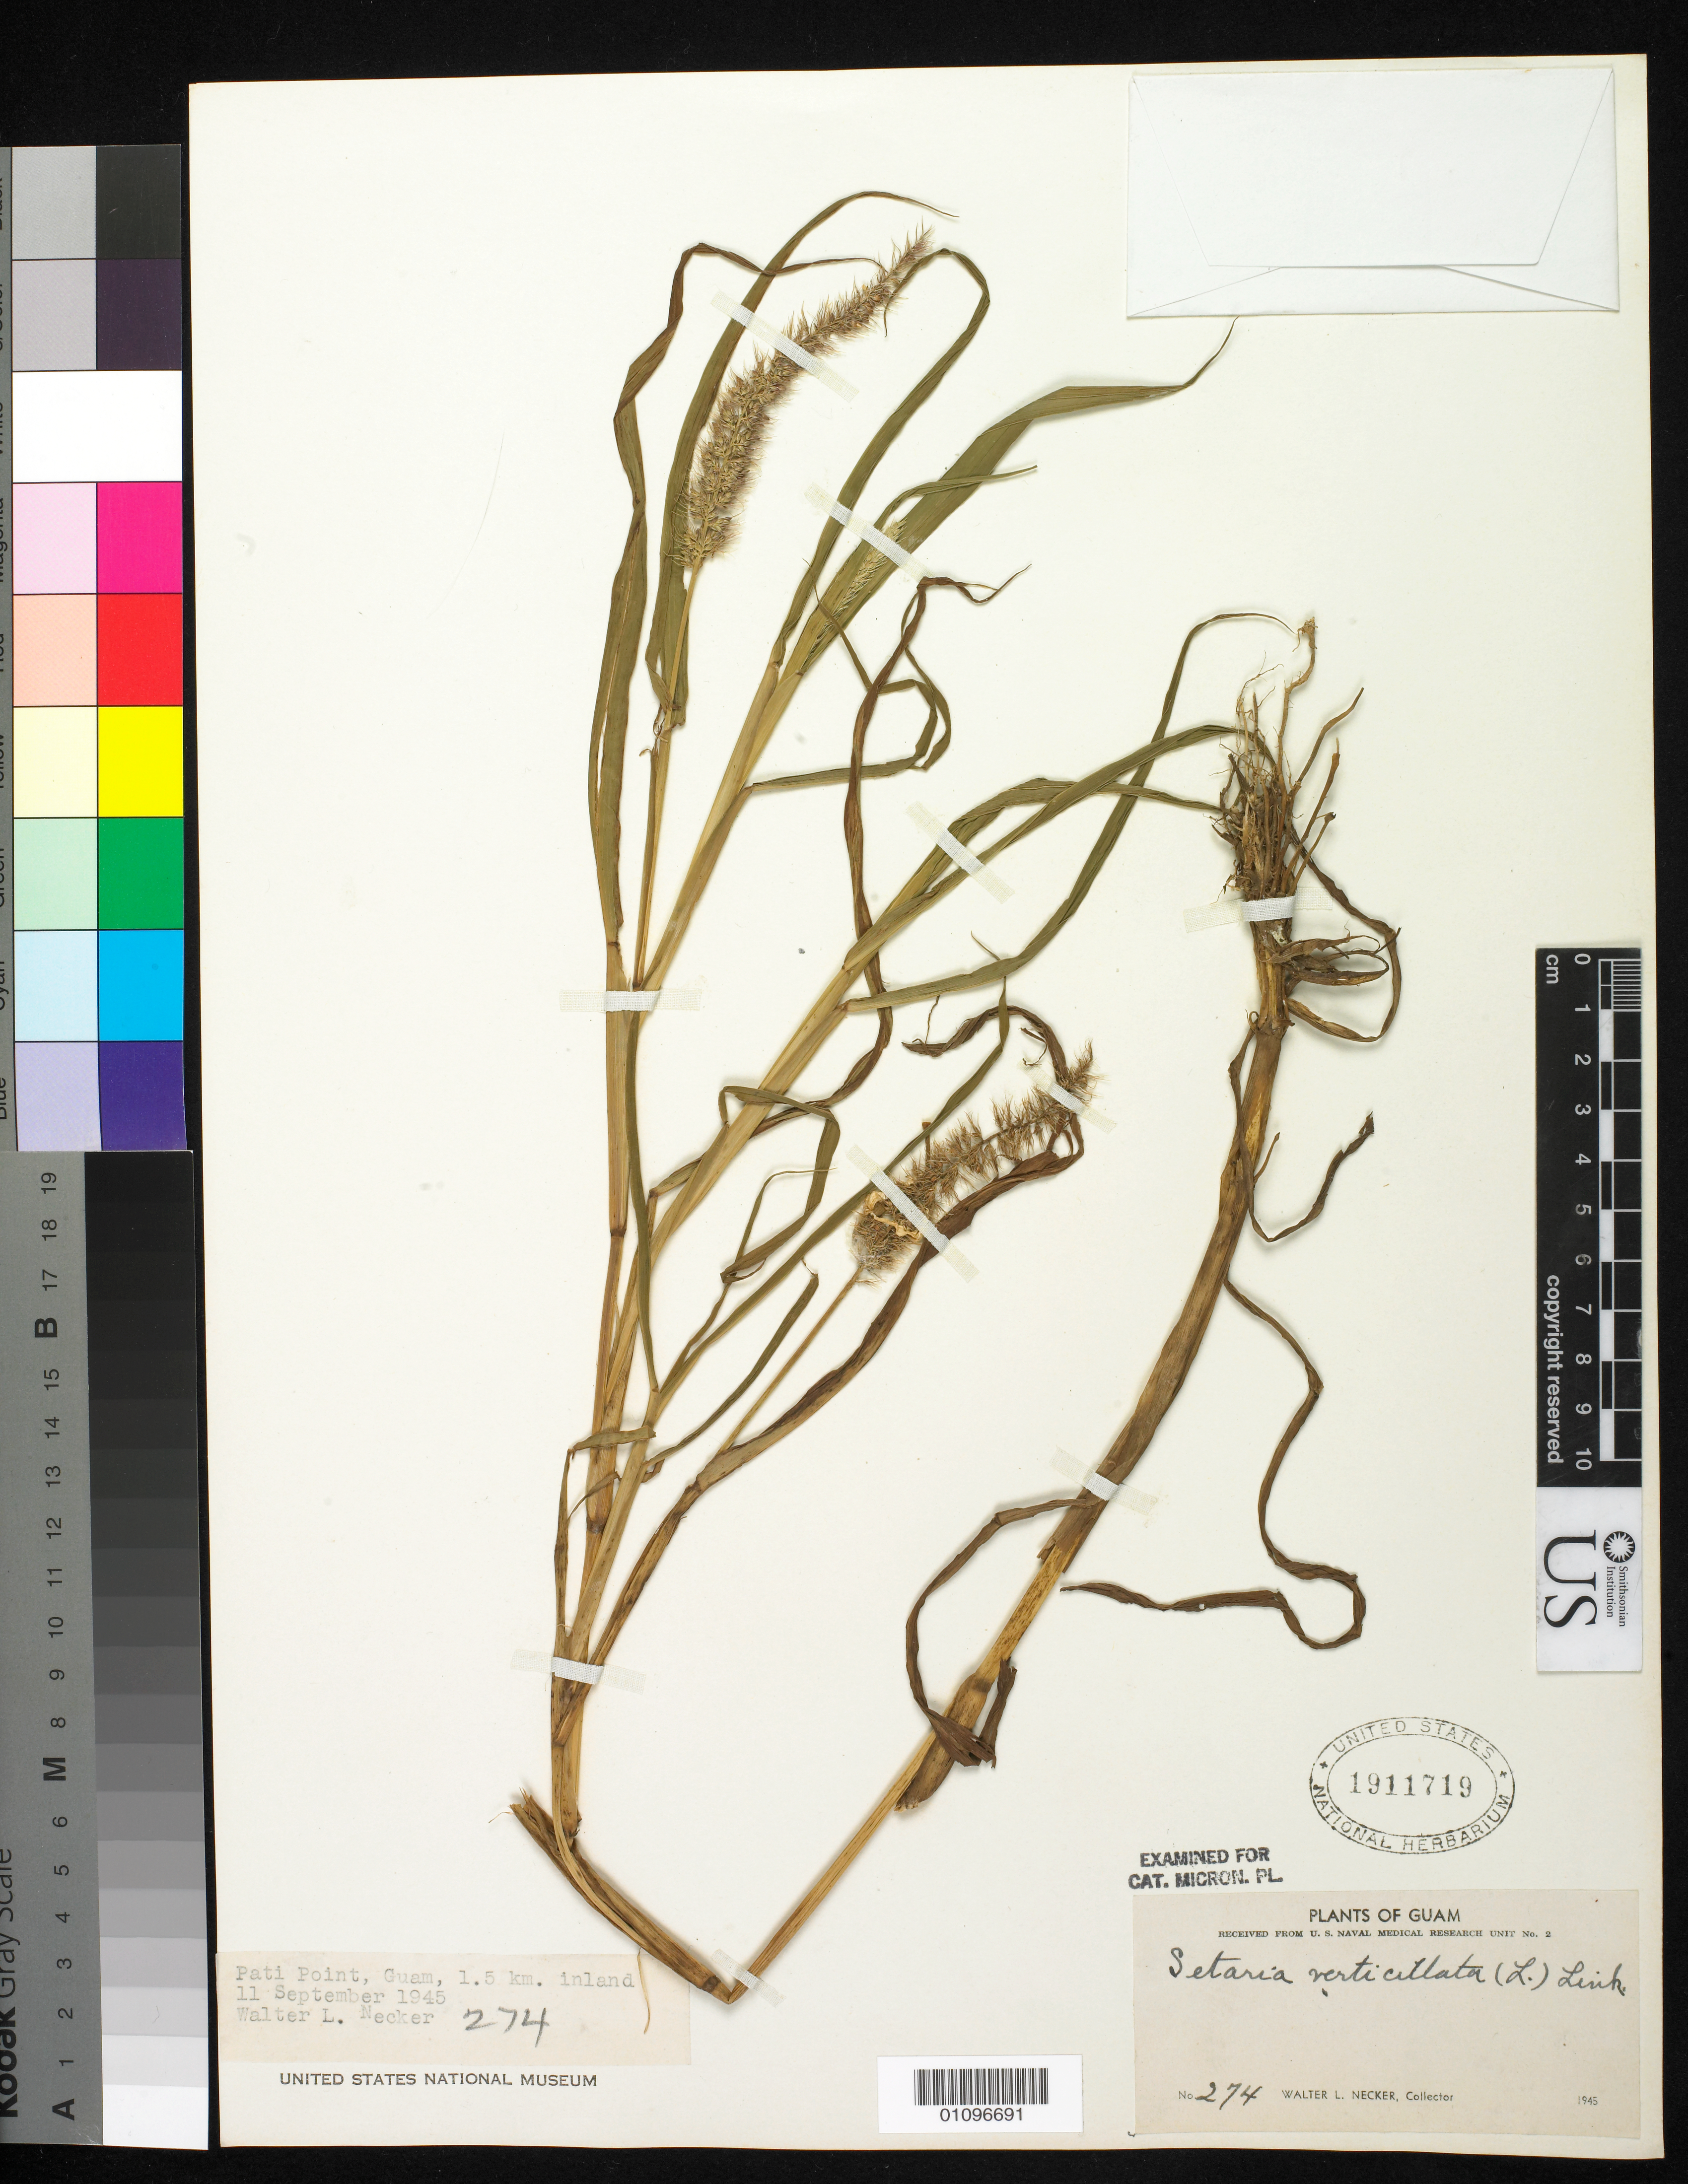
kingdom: Plantae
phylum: Tracheophyta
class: Liliopsida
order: Poales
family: Poaceae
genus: Setaria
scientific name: Setaria adhaerens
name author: (Forssk.) Chiov.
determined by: Wagner, W. L., (BOT), Smithsonian Institution - National Museum of Natural History (UNITED STATES)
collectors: W. L. Necker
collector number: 274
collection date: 1945-09-11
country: Guam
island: Guam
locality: Pati Point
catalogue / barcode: US 1911719